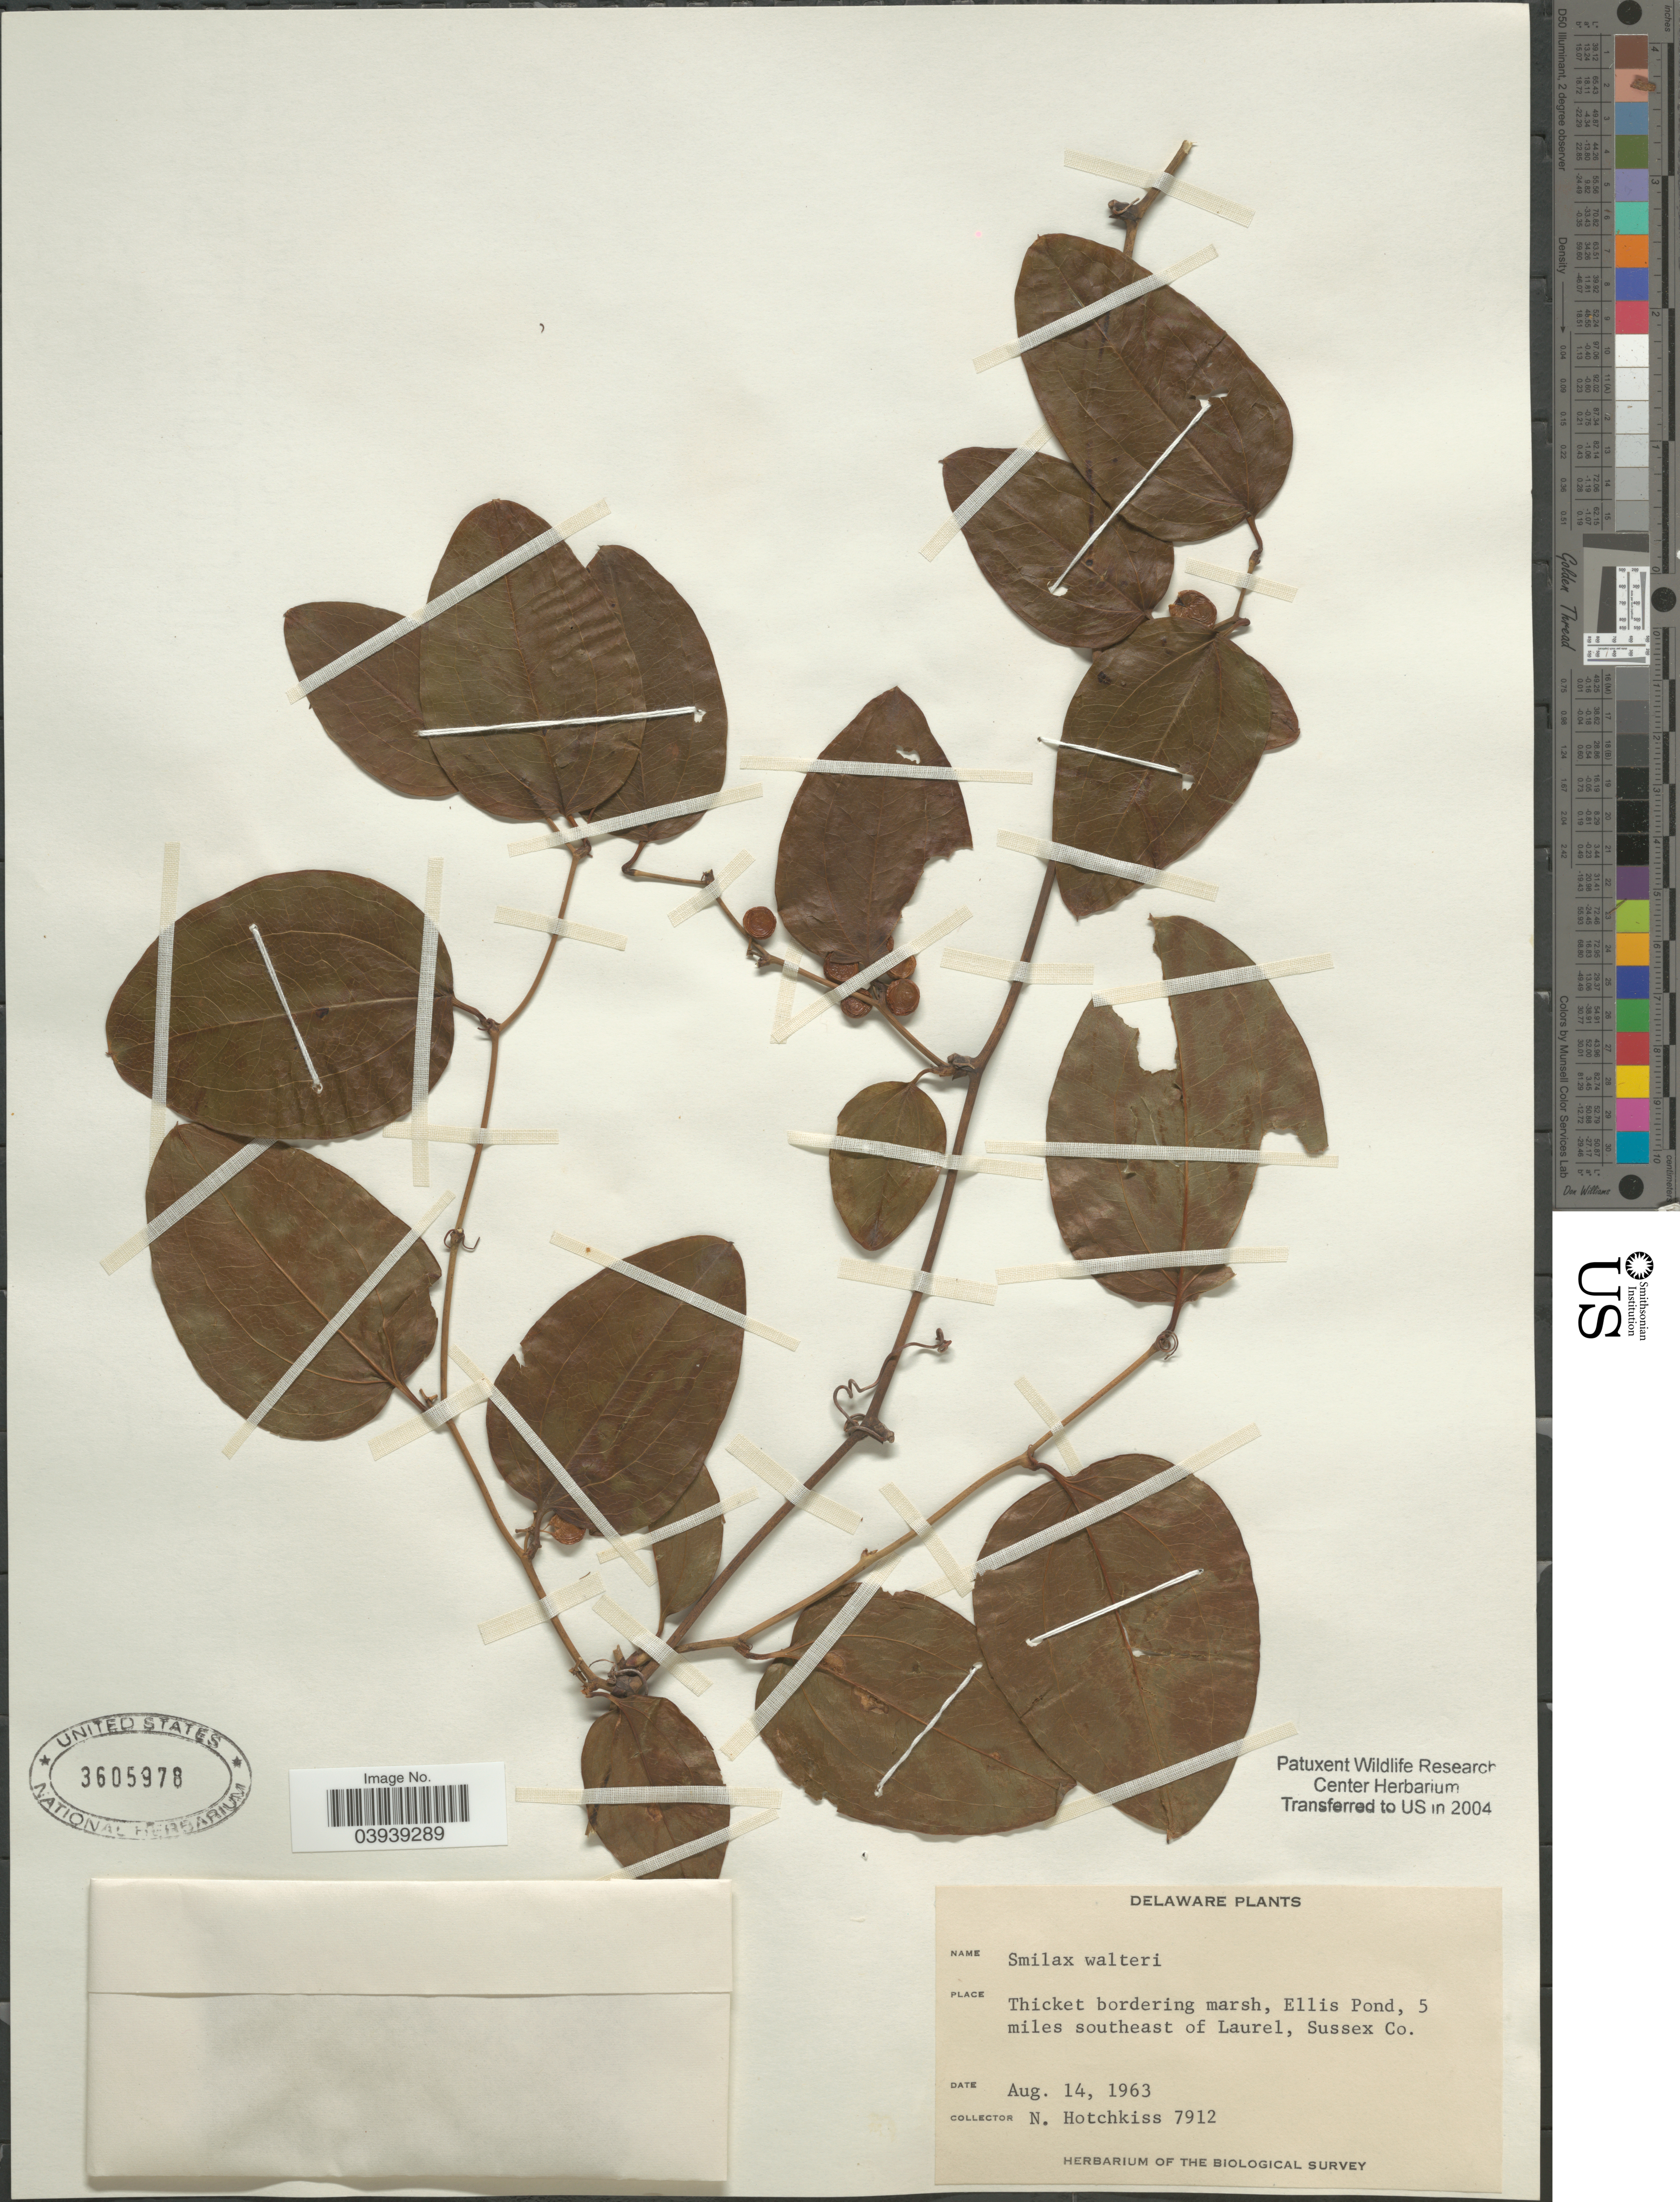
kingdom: Plantae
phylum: Tracheophyta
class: Liliopsida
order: Liliales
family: Smilacaceae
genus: Smilax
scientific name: Smilax walteri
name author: Pursh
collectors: N. Hotchkiss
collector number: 7912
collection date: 1963-08-14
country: United States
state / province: Delaware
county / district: Sussex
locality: Thicket bordering marsh, Ellis Pond, 5 miles southeast of Laurel, Sussex Co.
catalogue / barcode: US 3605978